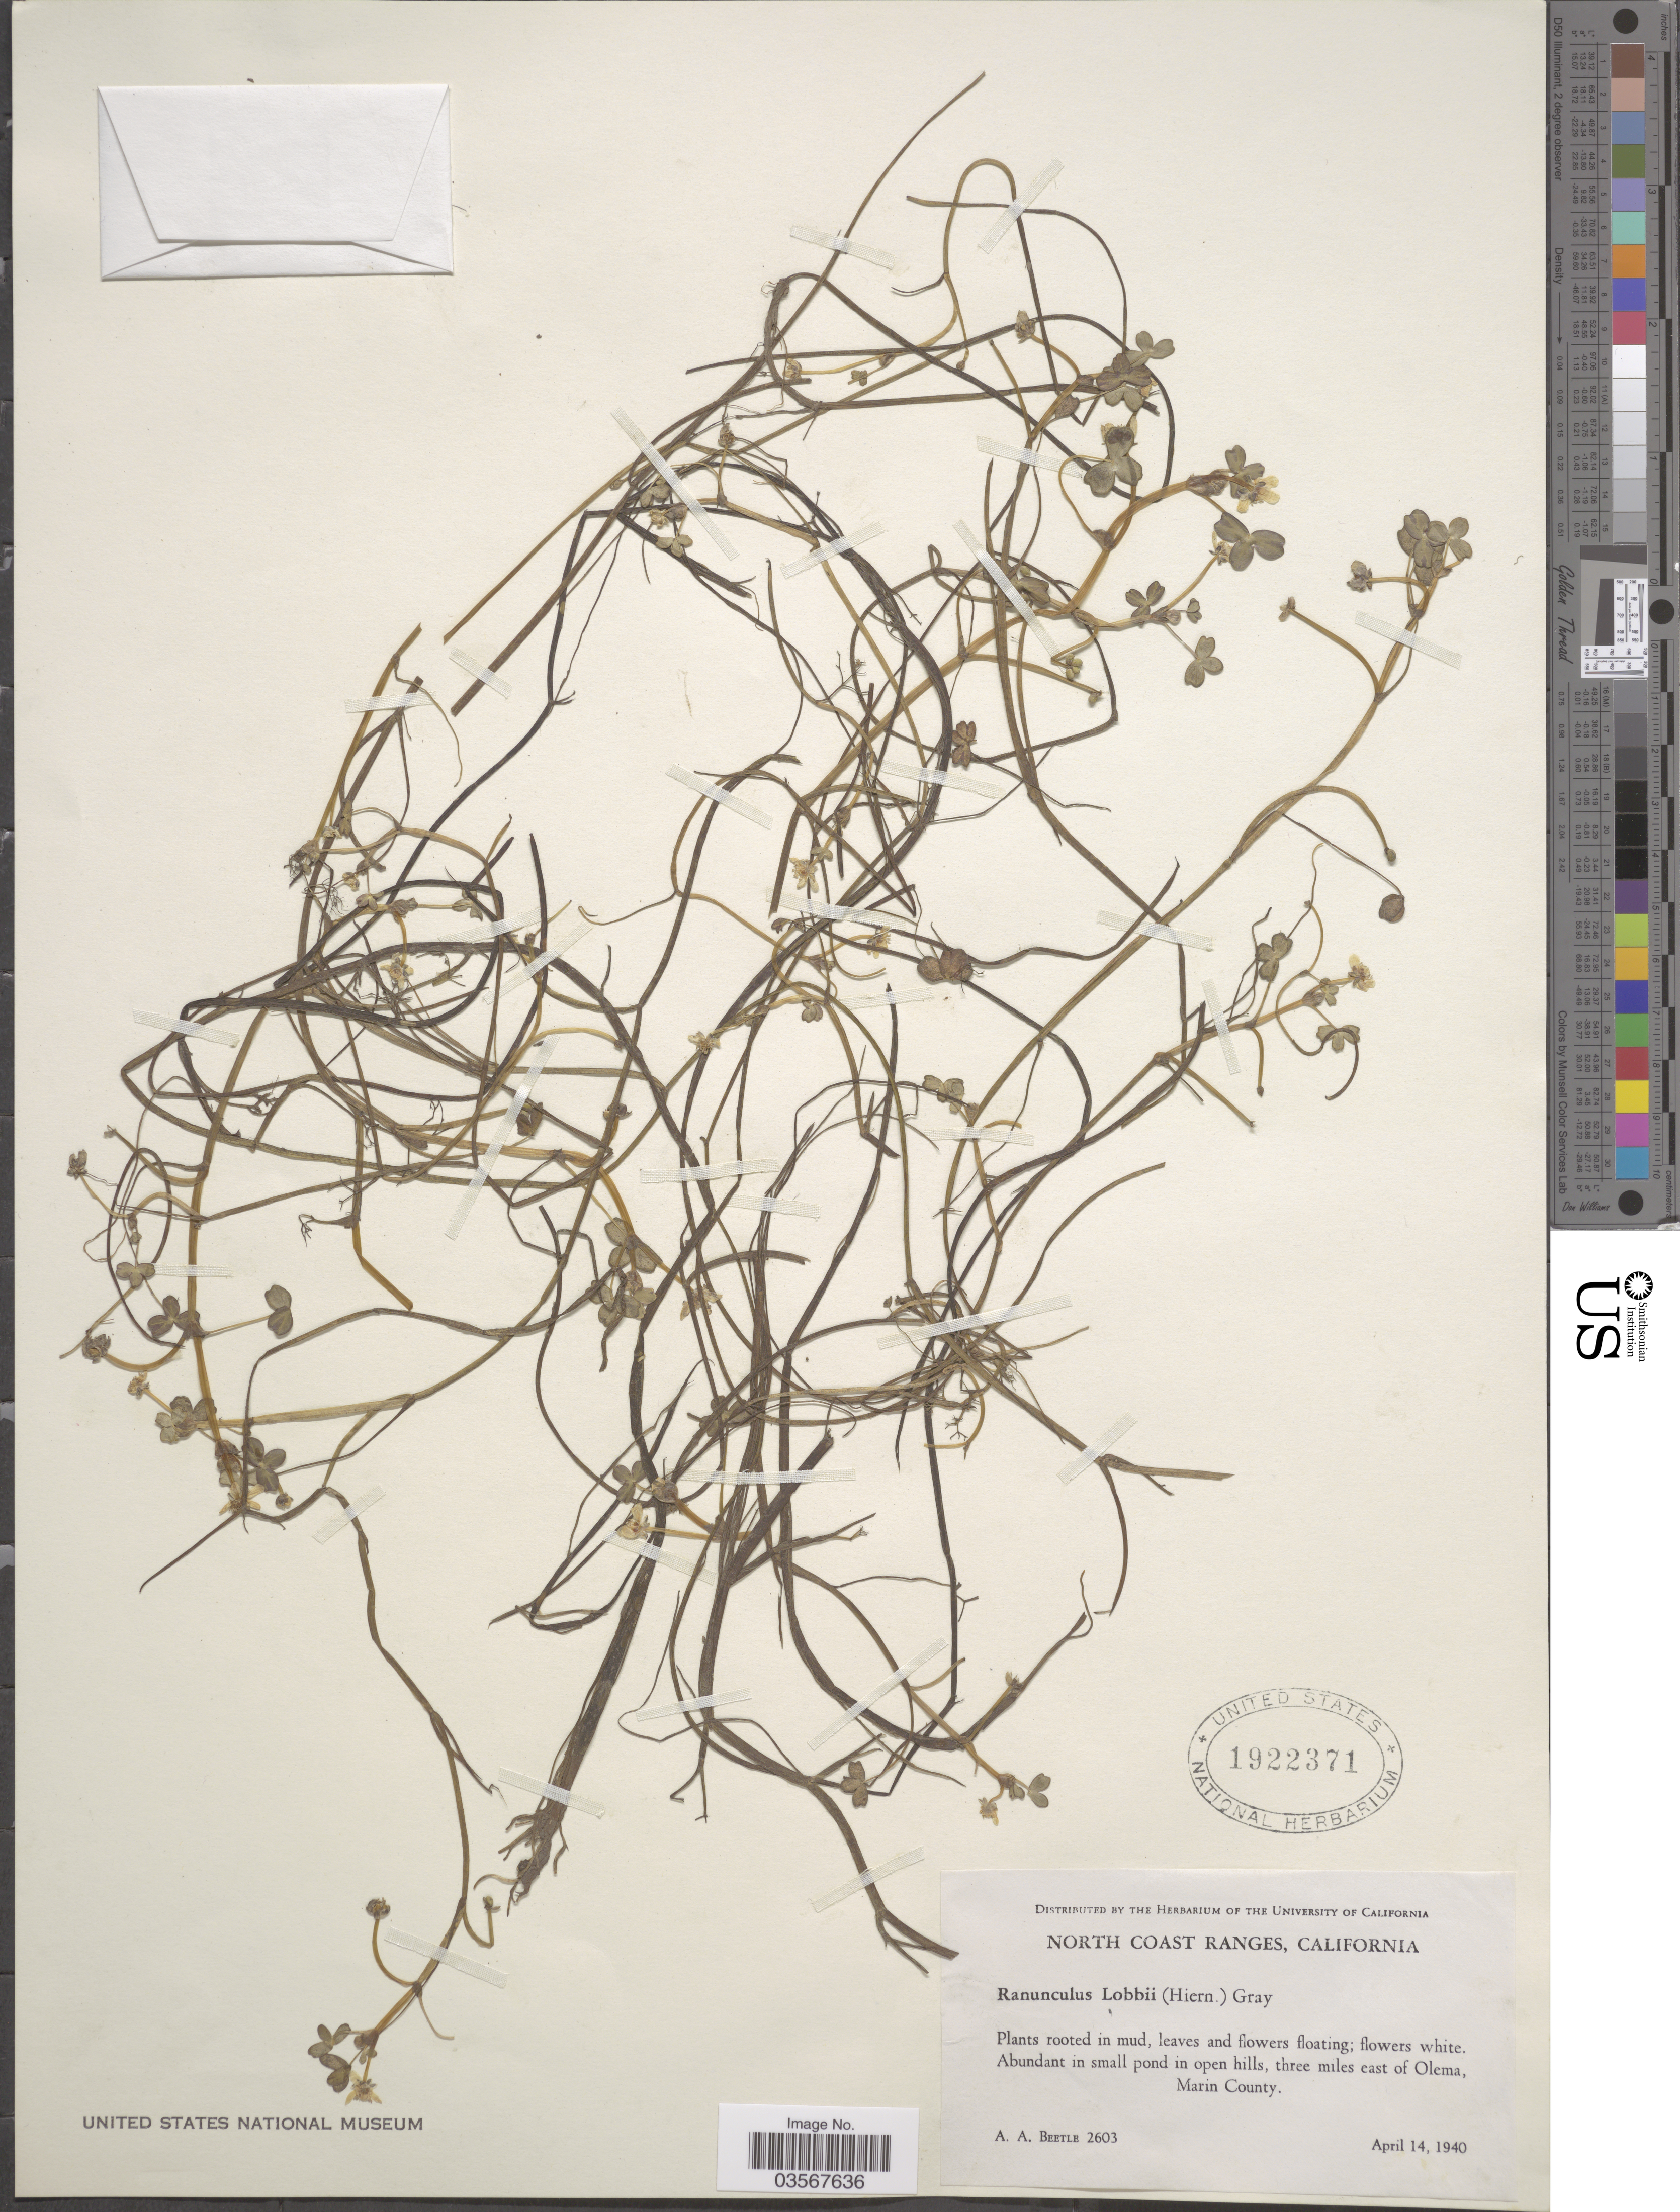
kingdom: Plantae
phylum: Tracheophyta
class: Magnoliopsida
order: Ranunculales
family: Ranunculaceae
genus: Ranunculus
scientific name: Ranunculus lobbii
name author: (Hiern) A. Gray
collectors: A. A. Beetle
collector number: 2603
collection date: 1940-04-14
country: United States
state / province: California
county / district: Marin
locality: North Coast Ranges. Small pond in open hills, three miles east of Olema, Marin County.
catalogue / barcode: US 1922371